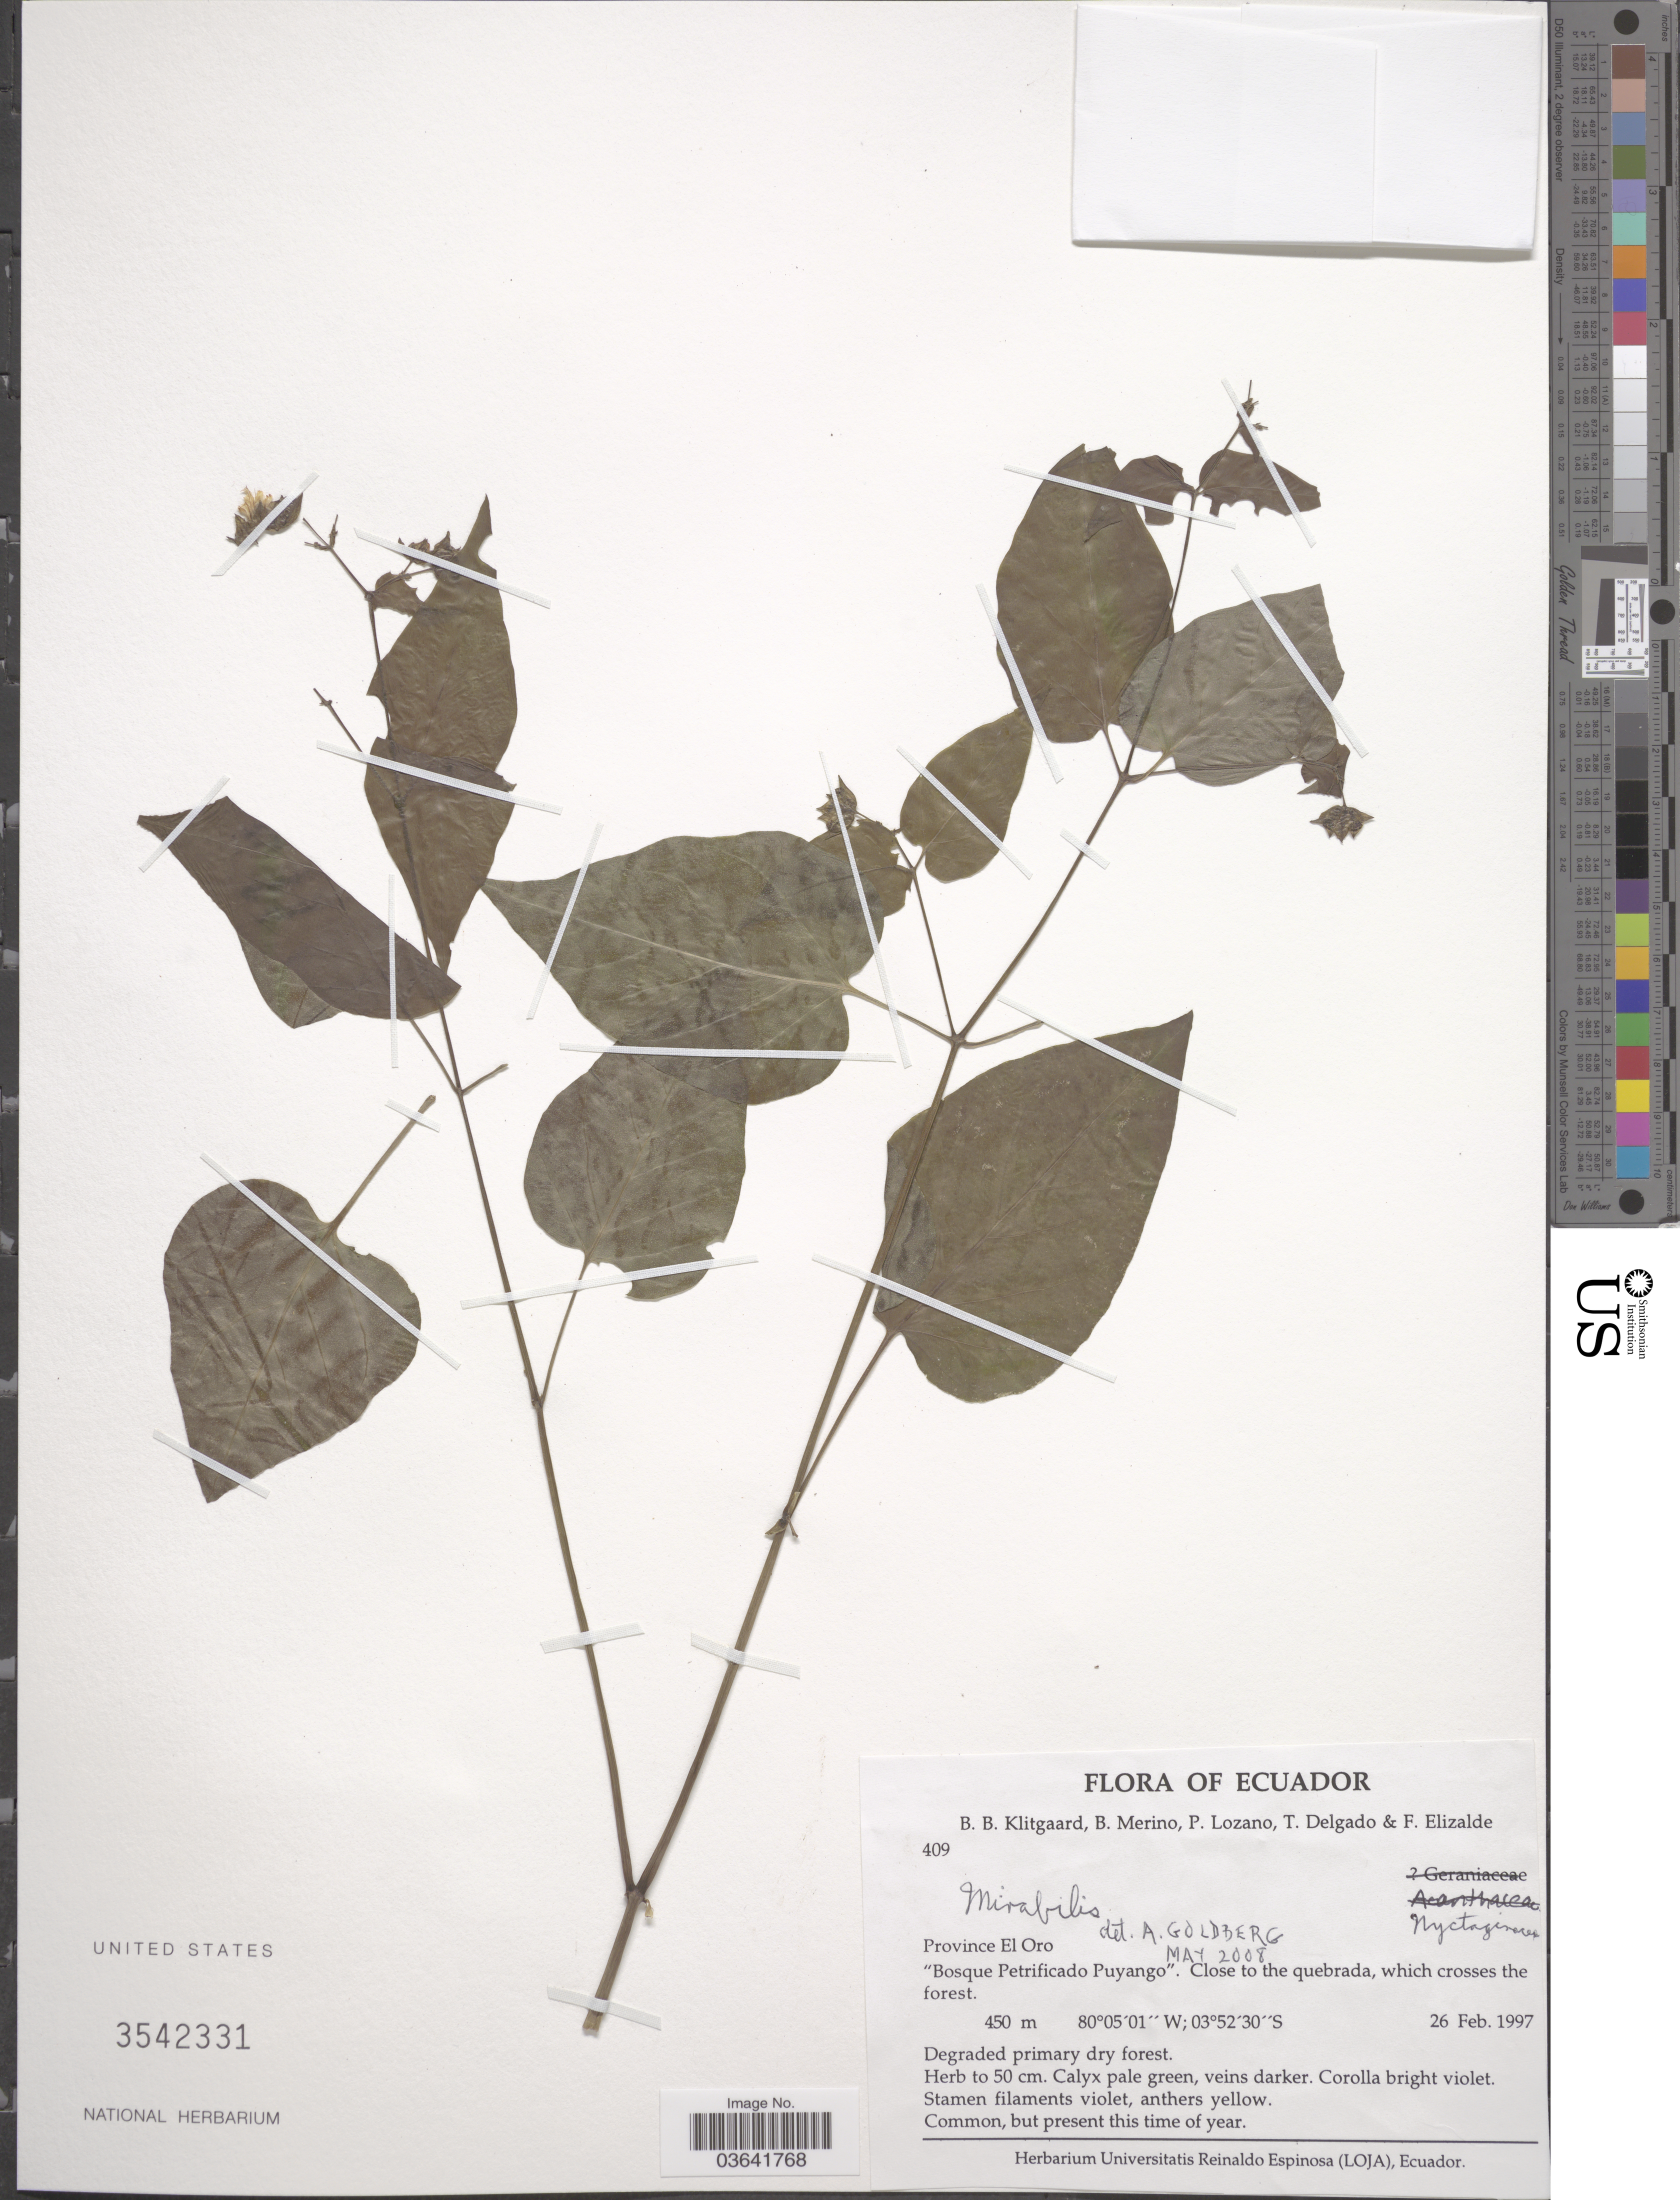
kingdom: Plantae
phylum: Tracheophyta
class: Magnoliopsida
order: Caryophyllales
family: Nyctaginaceae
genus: Mirabilis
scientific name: Mirabilis sp.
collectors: B. B. Klitgaard, B. Merino, P. Lozano, T. Delgado & F. Elizalde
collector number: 409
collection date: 1997-02-26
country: Ecuador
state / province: El Oro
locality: Bosque Petrificado Puyango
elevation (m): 450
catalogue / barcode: US 3542331